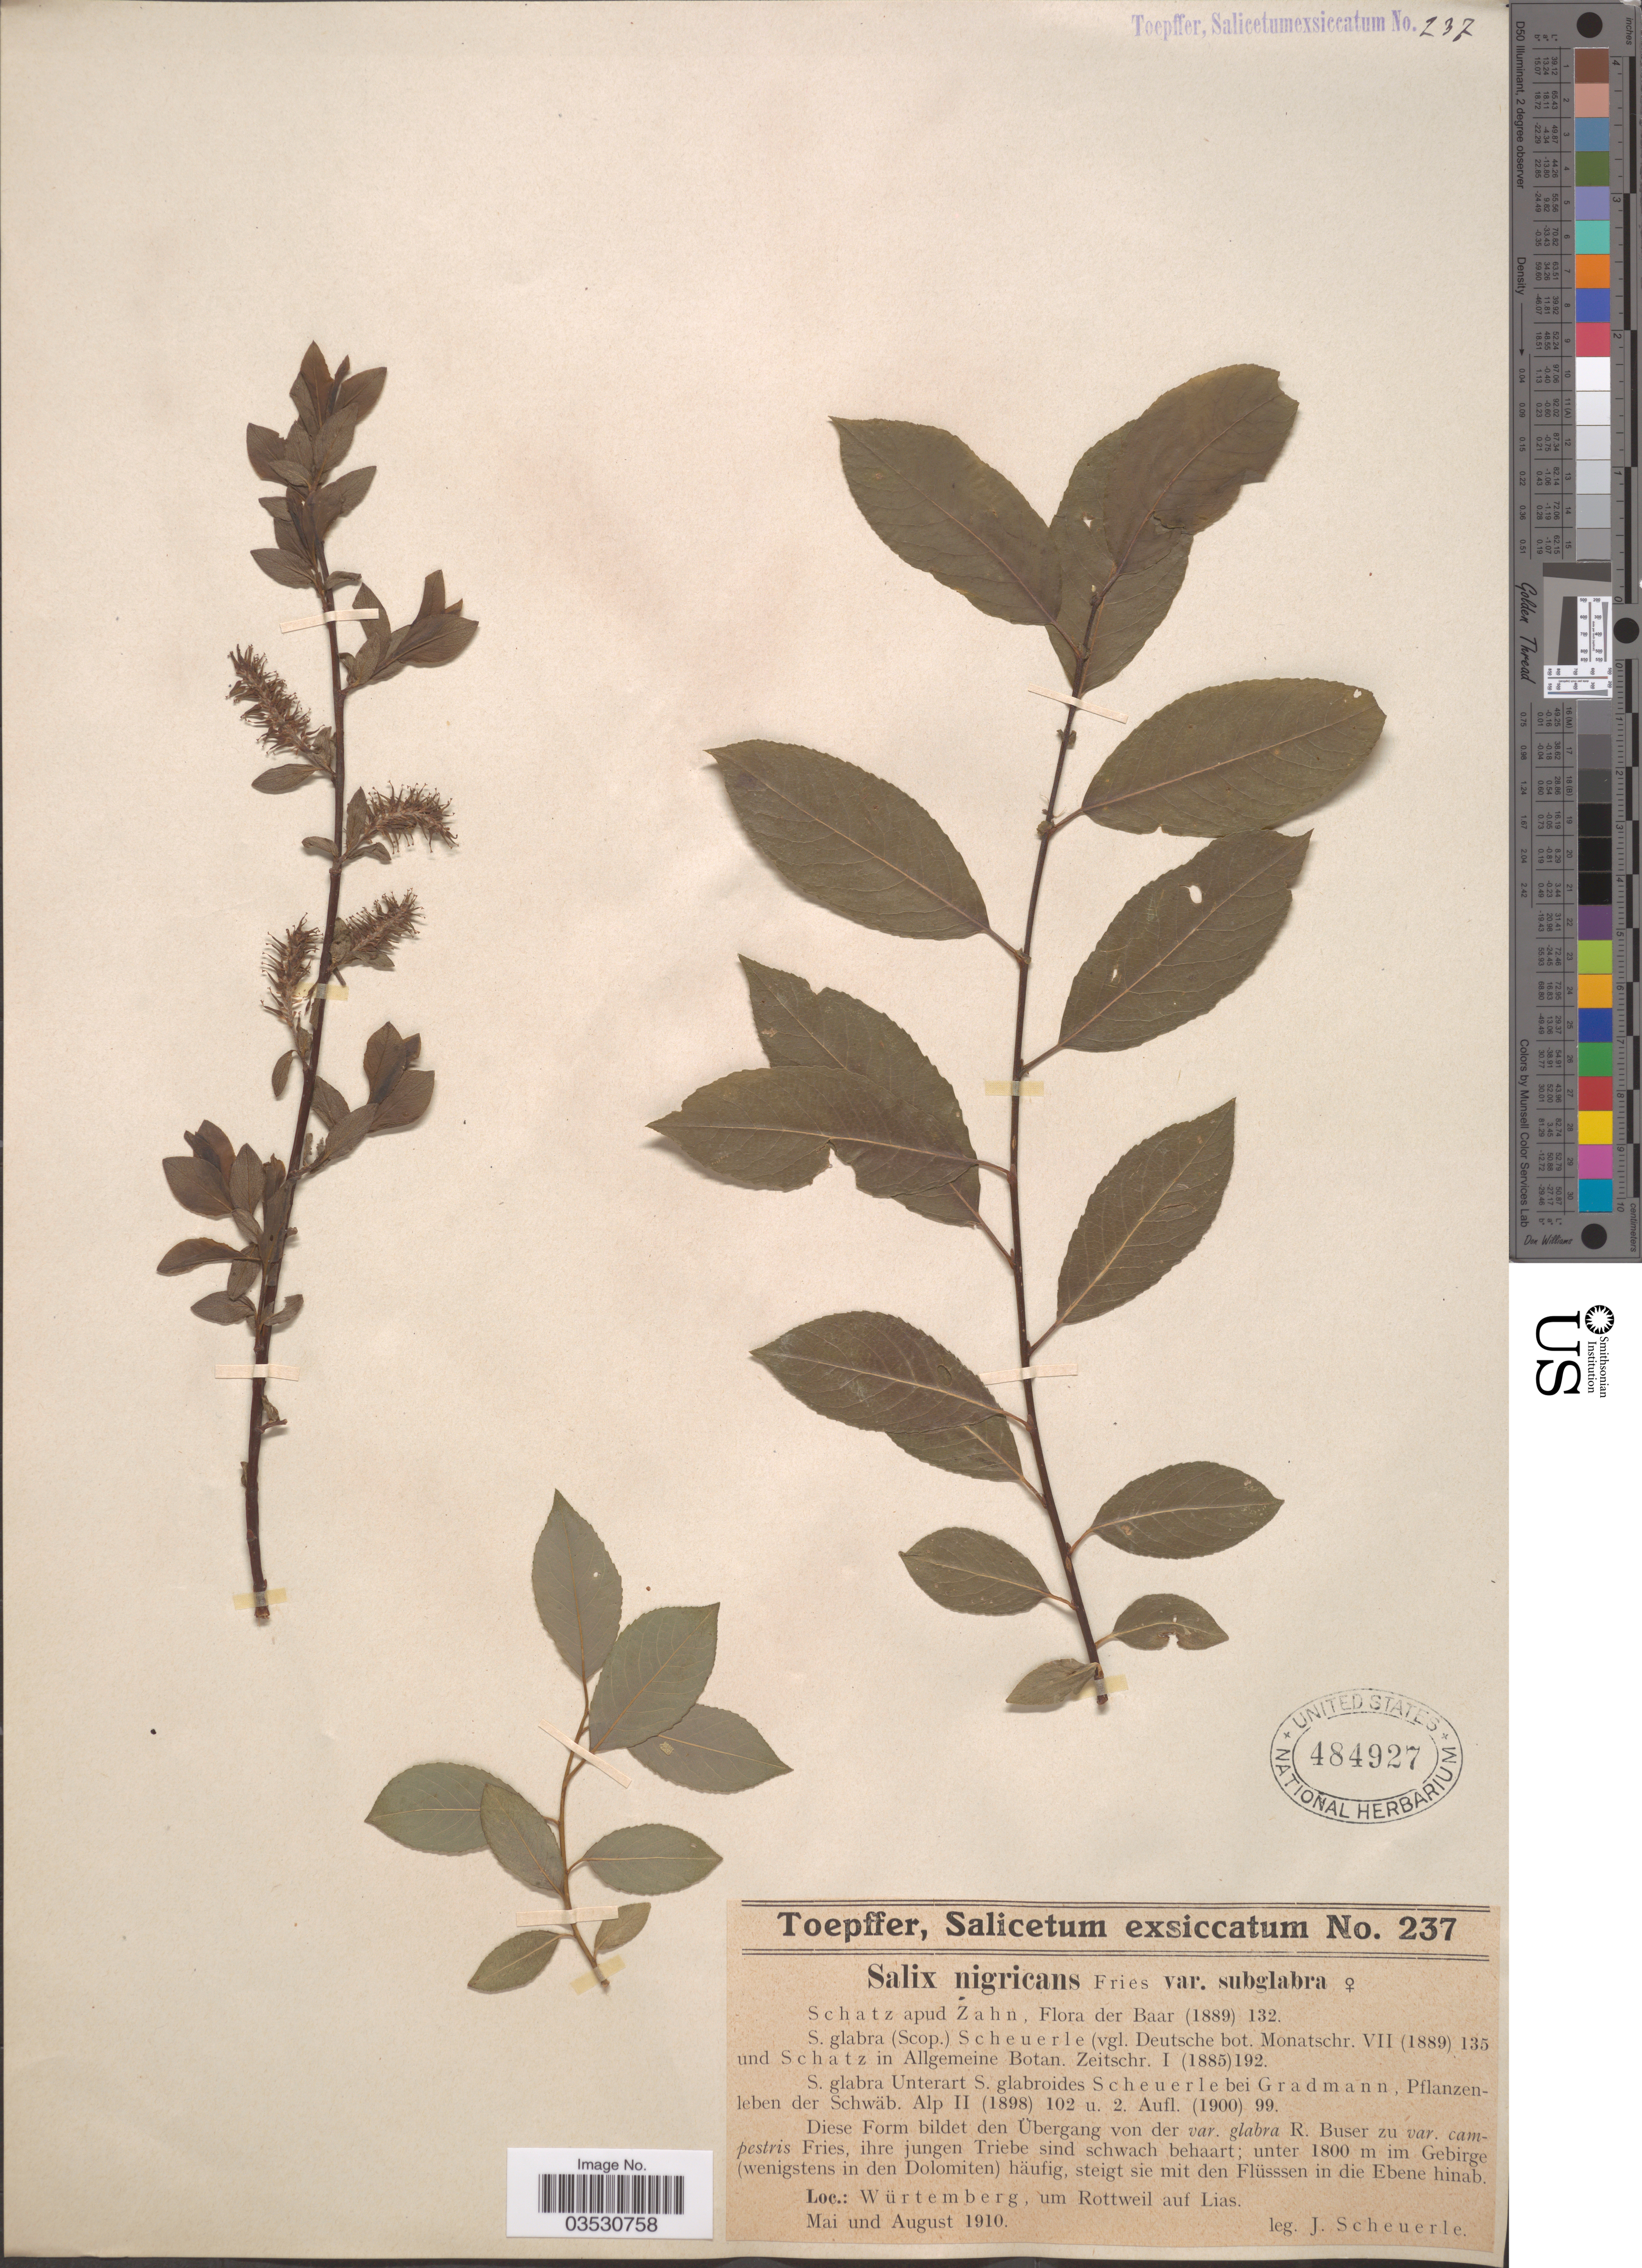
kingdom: Plantae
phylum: Tracheophyta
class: Magnoliopsida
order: Malpighiales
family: Salicaceae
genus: Salix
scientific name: Salix nigricans var. subglabra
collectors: J. Scheuerle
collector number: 237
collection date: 1910-05/1910-08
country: Germany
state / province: Baden-Württemberg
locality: Würtemberg, um Rottweil auf Lias.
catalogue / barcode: US 484927